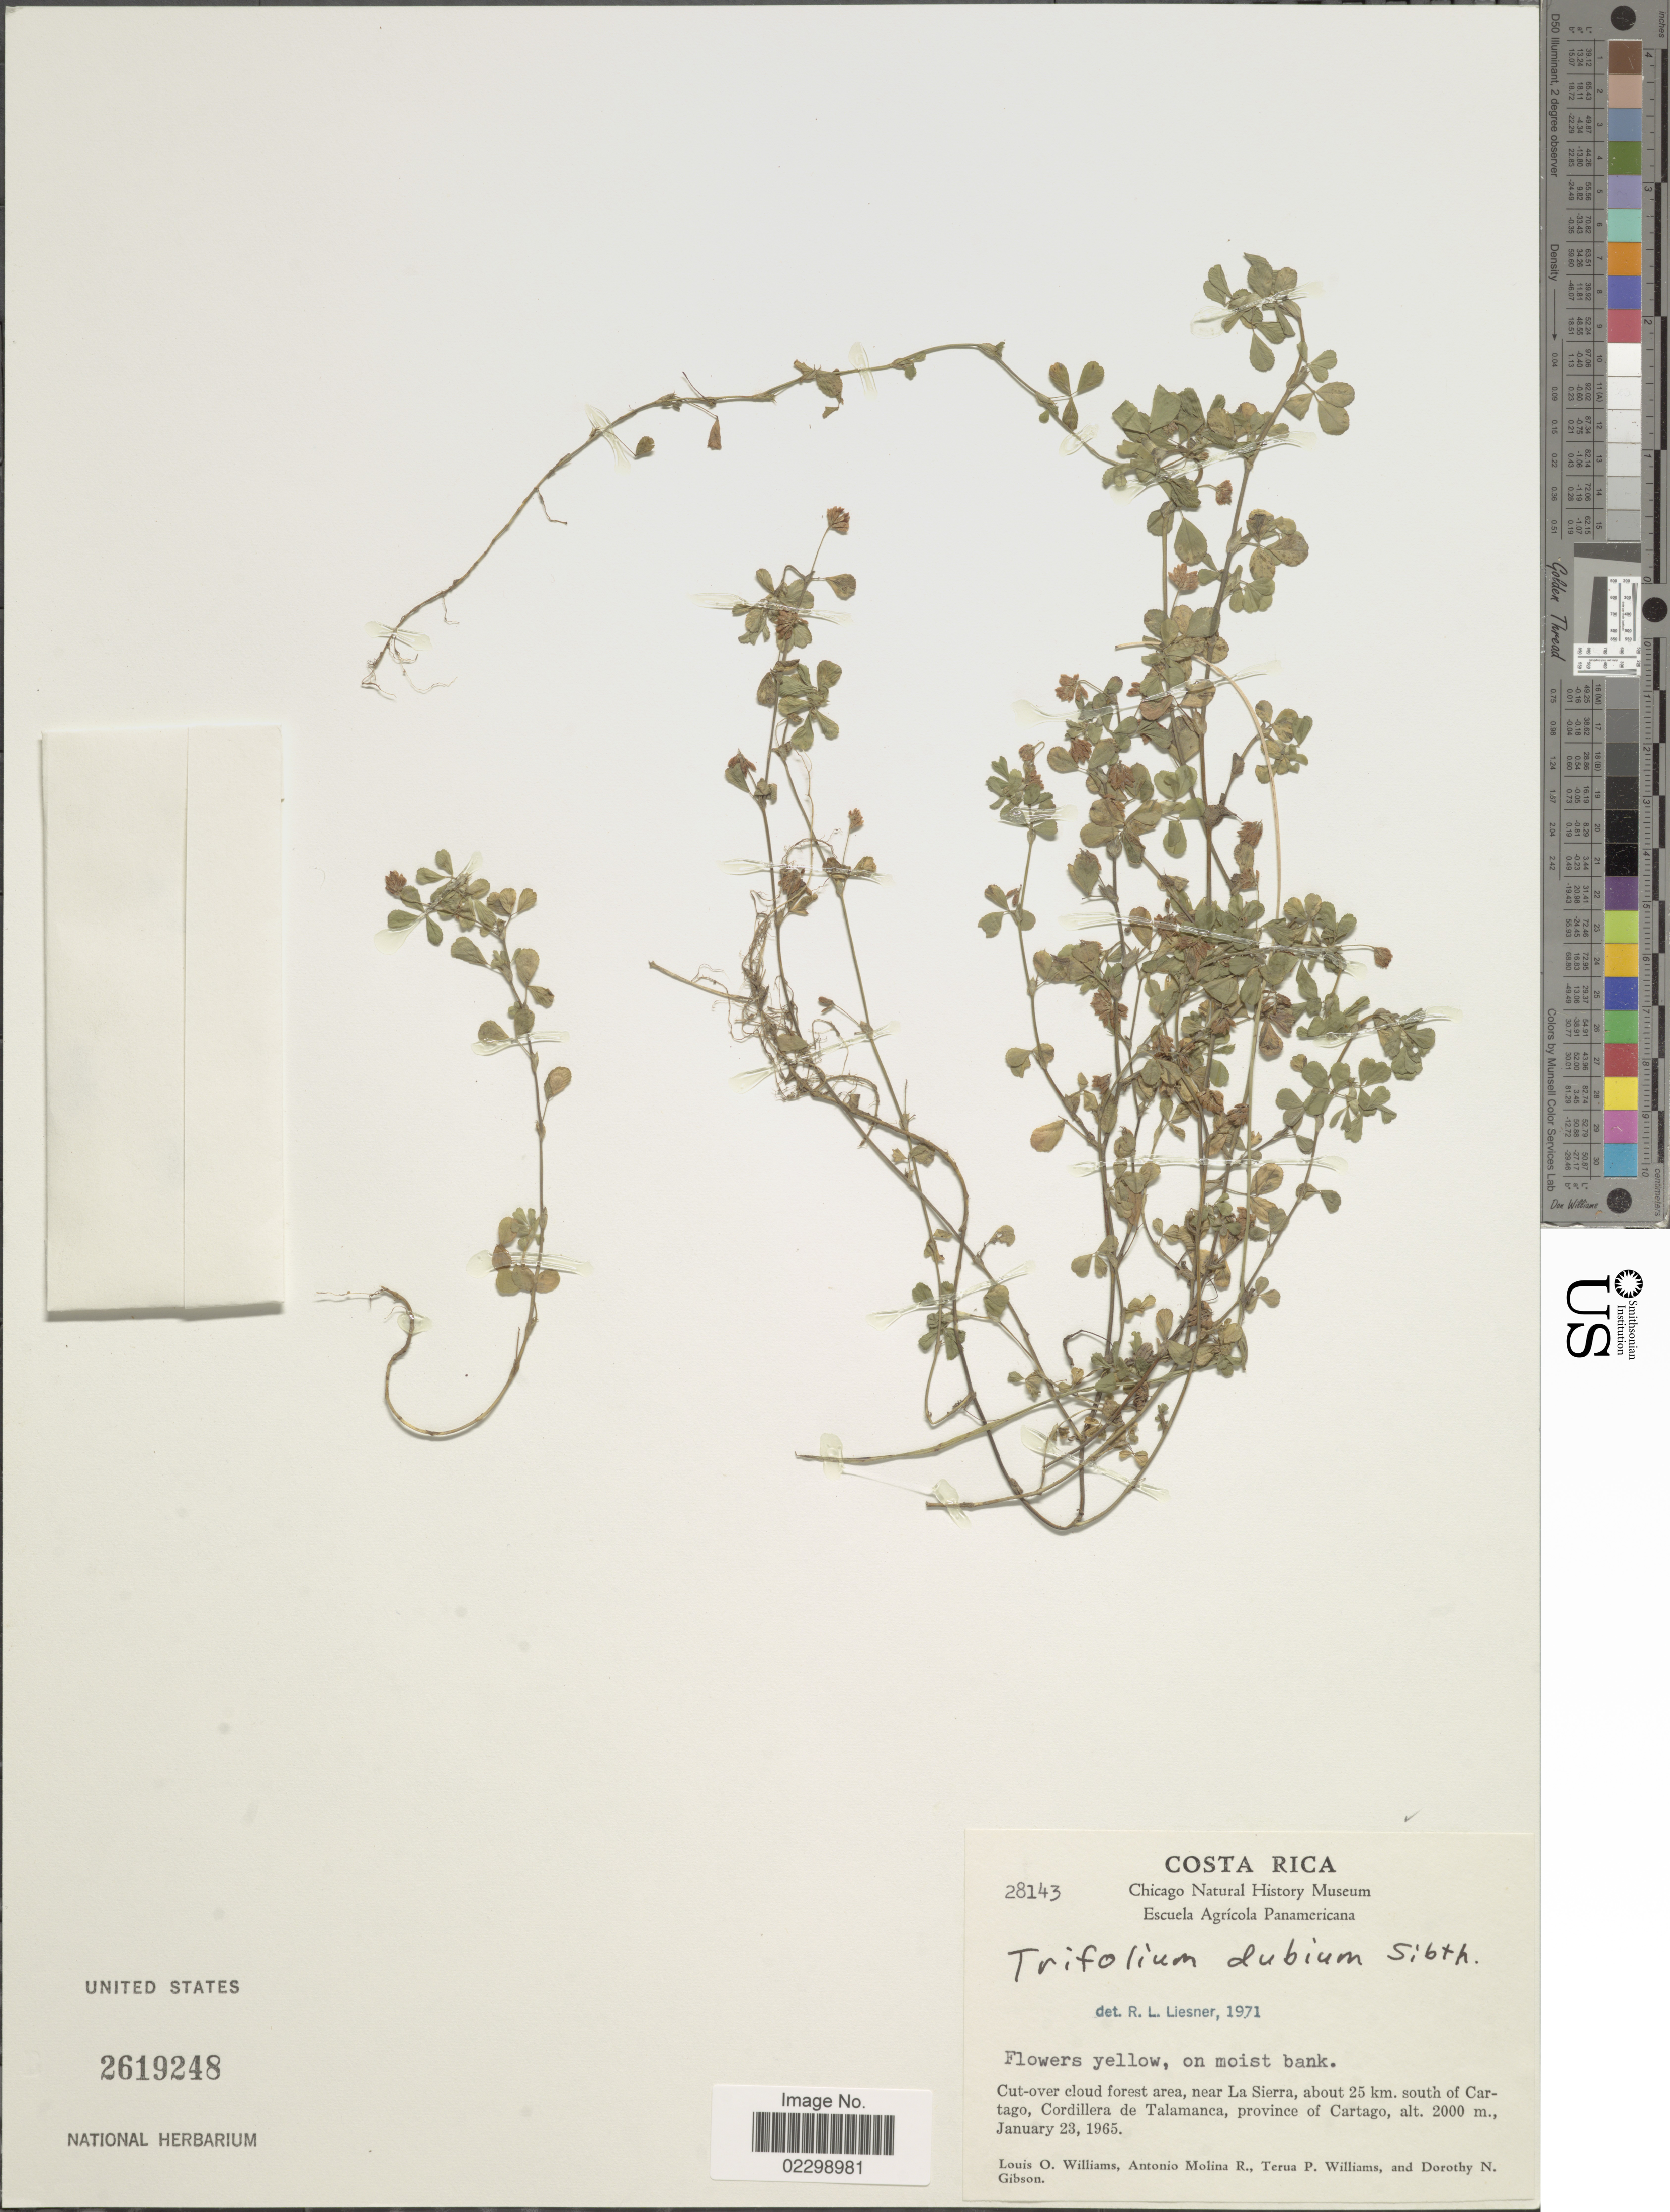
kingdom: Plantae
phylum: Tracheophyta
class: Magnoliopsida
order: Fabales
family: Fabaceae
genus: Trifolium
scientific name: Trifolium dubium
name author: Sibth.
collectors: L. O. Williams, A. Molina R., T. P. Williams & D. N. Gibson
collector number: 28143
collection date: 1965-01-23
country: Costa Rica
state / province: Cartago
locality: Cut-over cloud forest area, near La Sierra, about 25 km. south of Cartago, Cordillera de Talamanca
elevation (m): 2000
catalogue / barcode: US 2619248